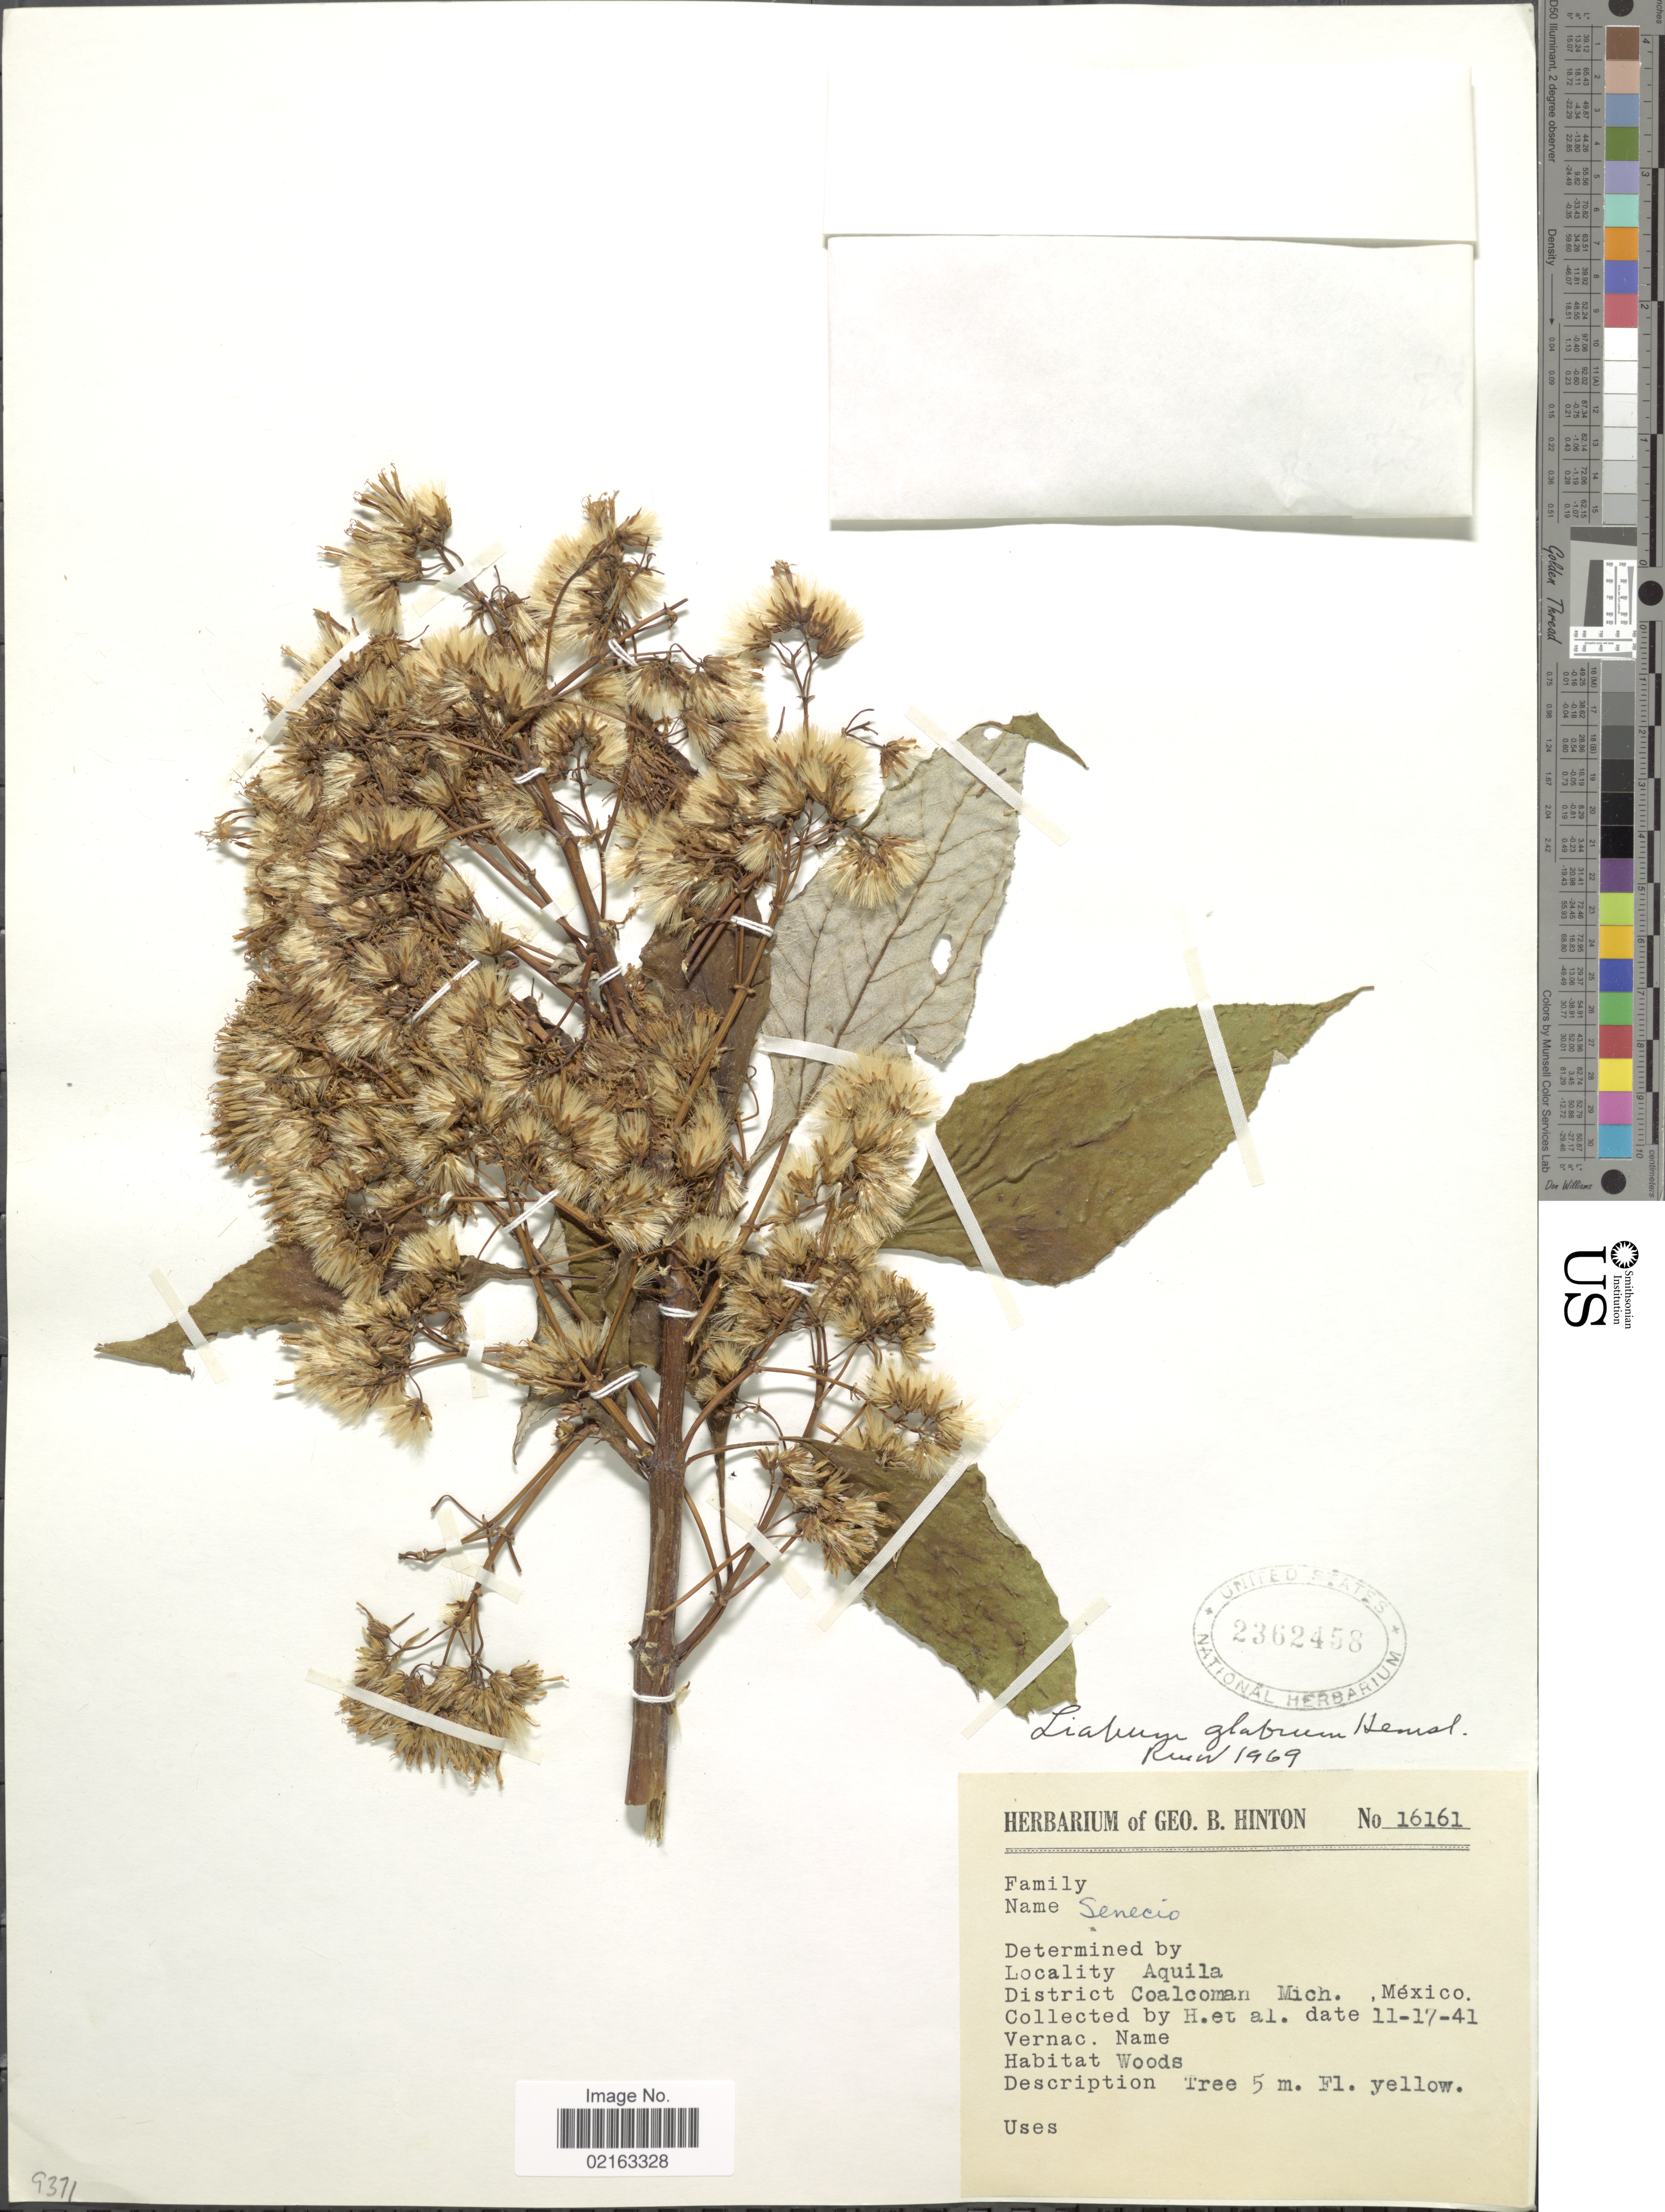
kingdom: Plantae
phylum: Tracheophyta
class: Magnoliopsida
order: Asterales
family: Asteraceae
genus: Sinclairia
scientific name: Sinclairia glabra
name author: (Hemsl.) Rydb.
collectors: G. B. Hinton & et al.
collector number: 16161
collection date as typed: Transcribed d/m/y: 17/11/41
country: Mexico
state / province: Michoacán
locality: Aquila. District Coalcoman, Mich., México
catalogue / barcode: US 2362458